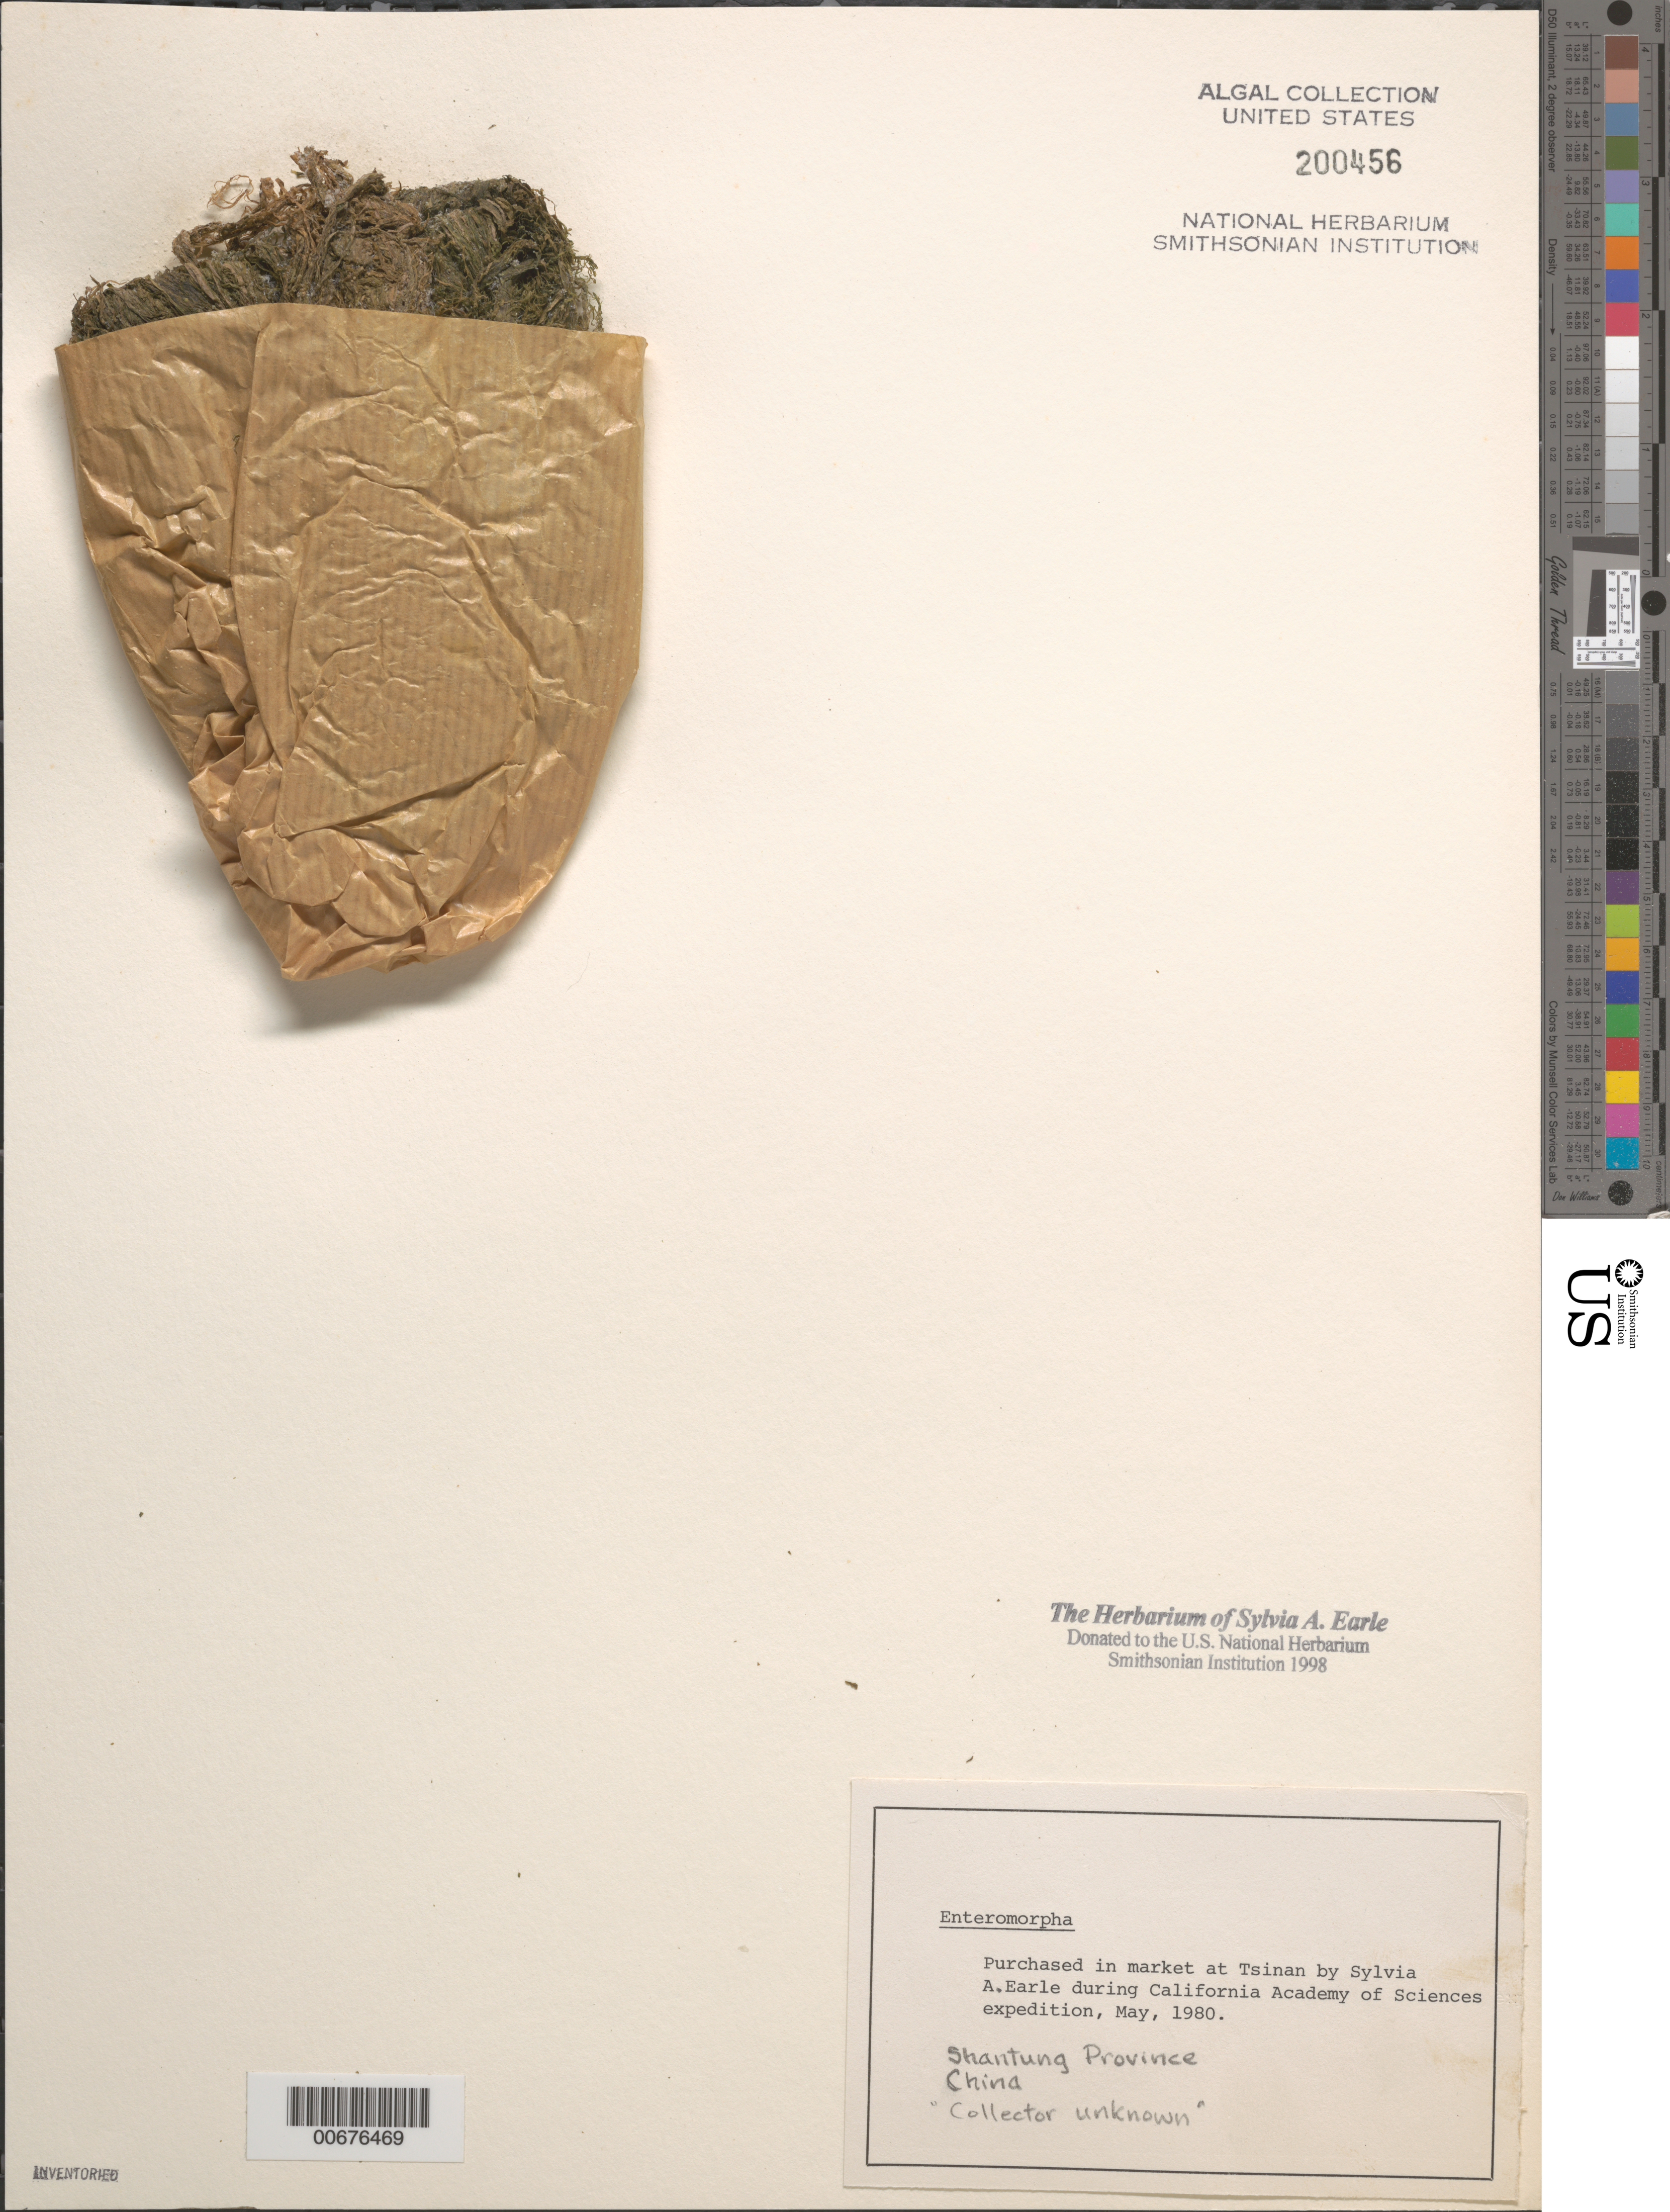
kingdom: Plantae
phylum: Chlorophyta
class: Ulvophyceae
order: Ulvales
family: Ulvaceae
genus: Ulva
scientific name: Ulva sp.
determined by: Algae name updating Project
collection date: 1980-05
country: China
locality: Shantung Province. "Purchased in market at Tsinan during California Academy of Sciences expedition?".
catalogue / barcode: US 200456